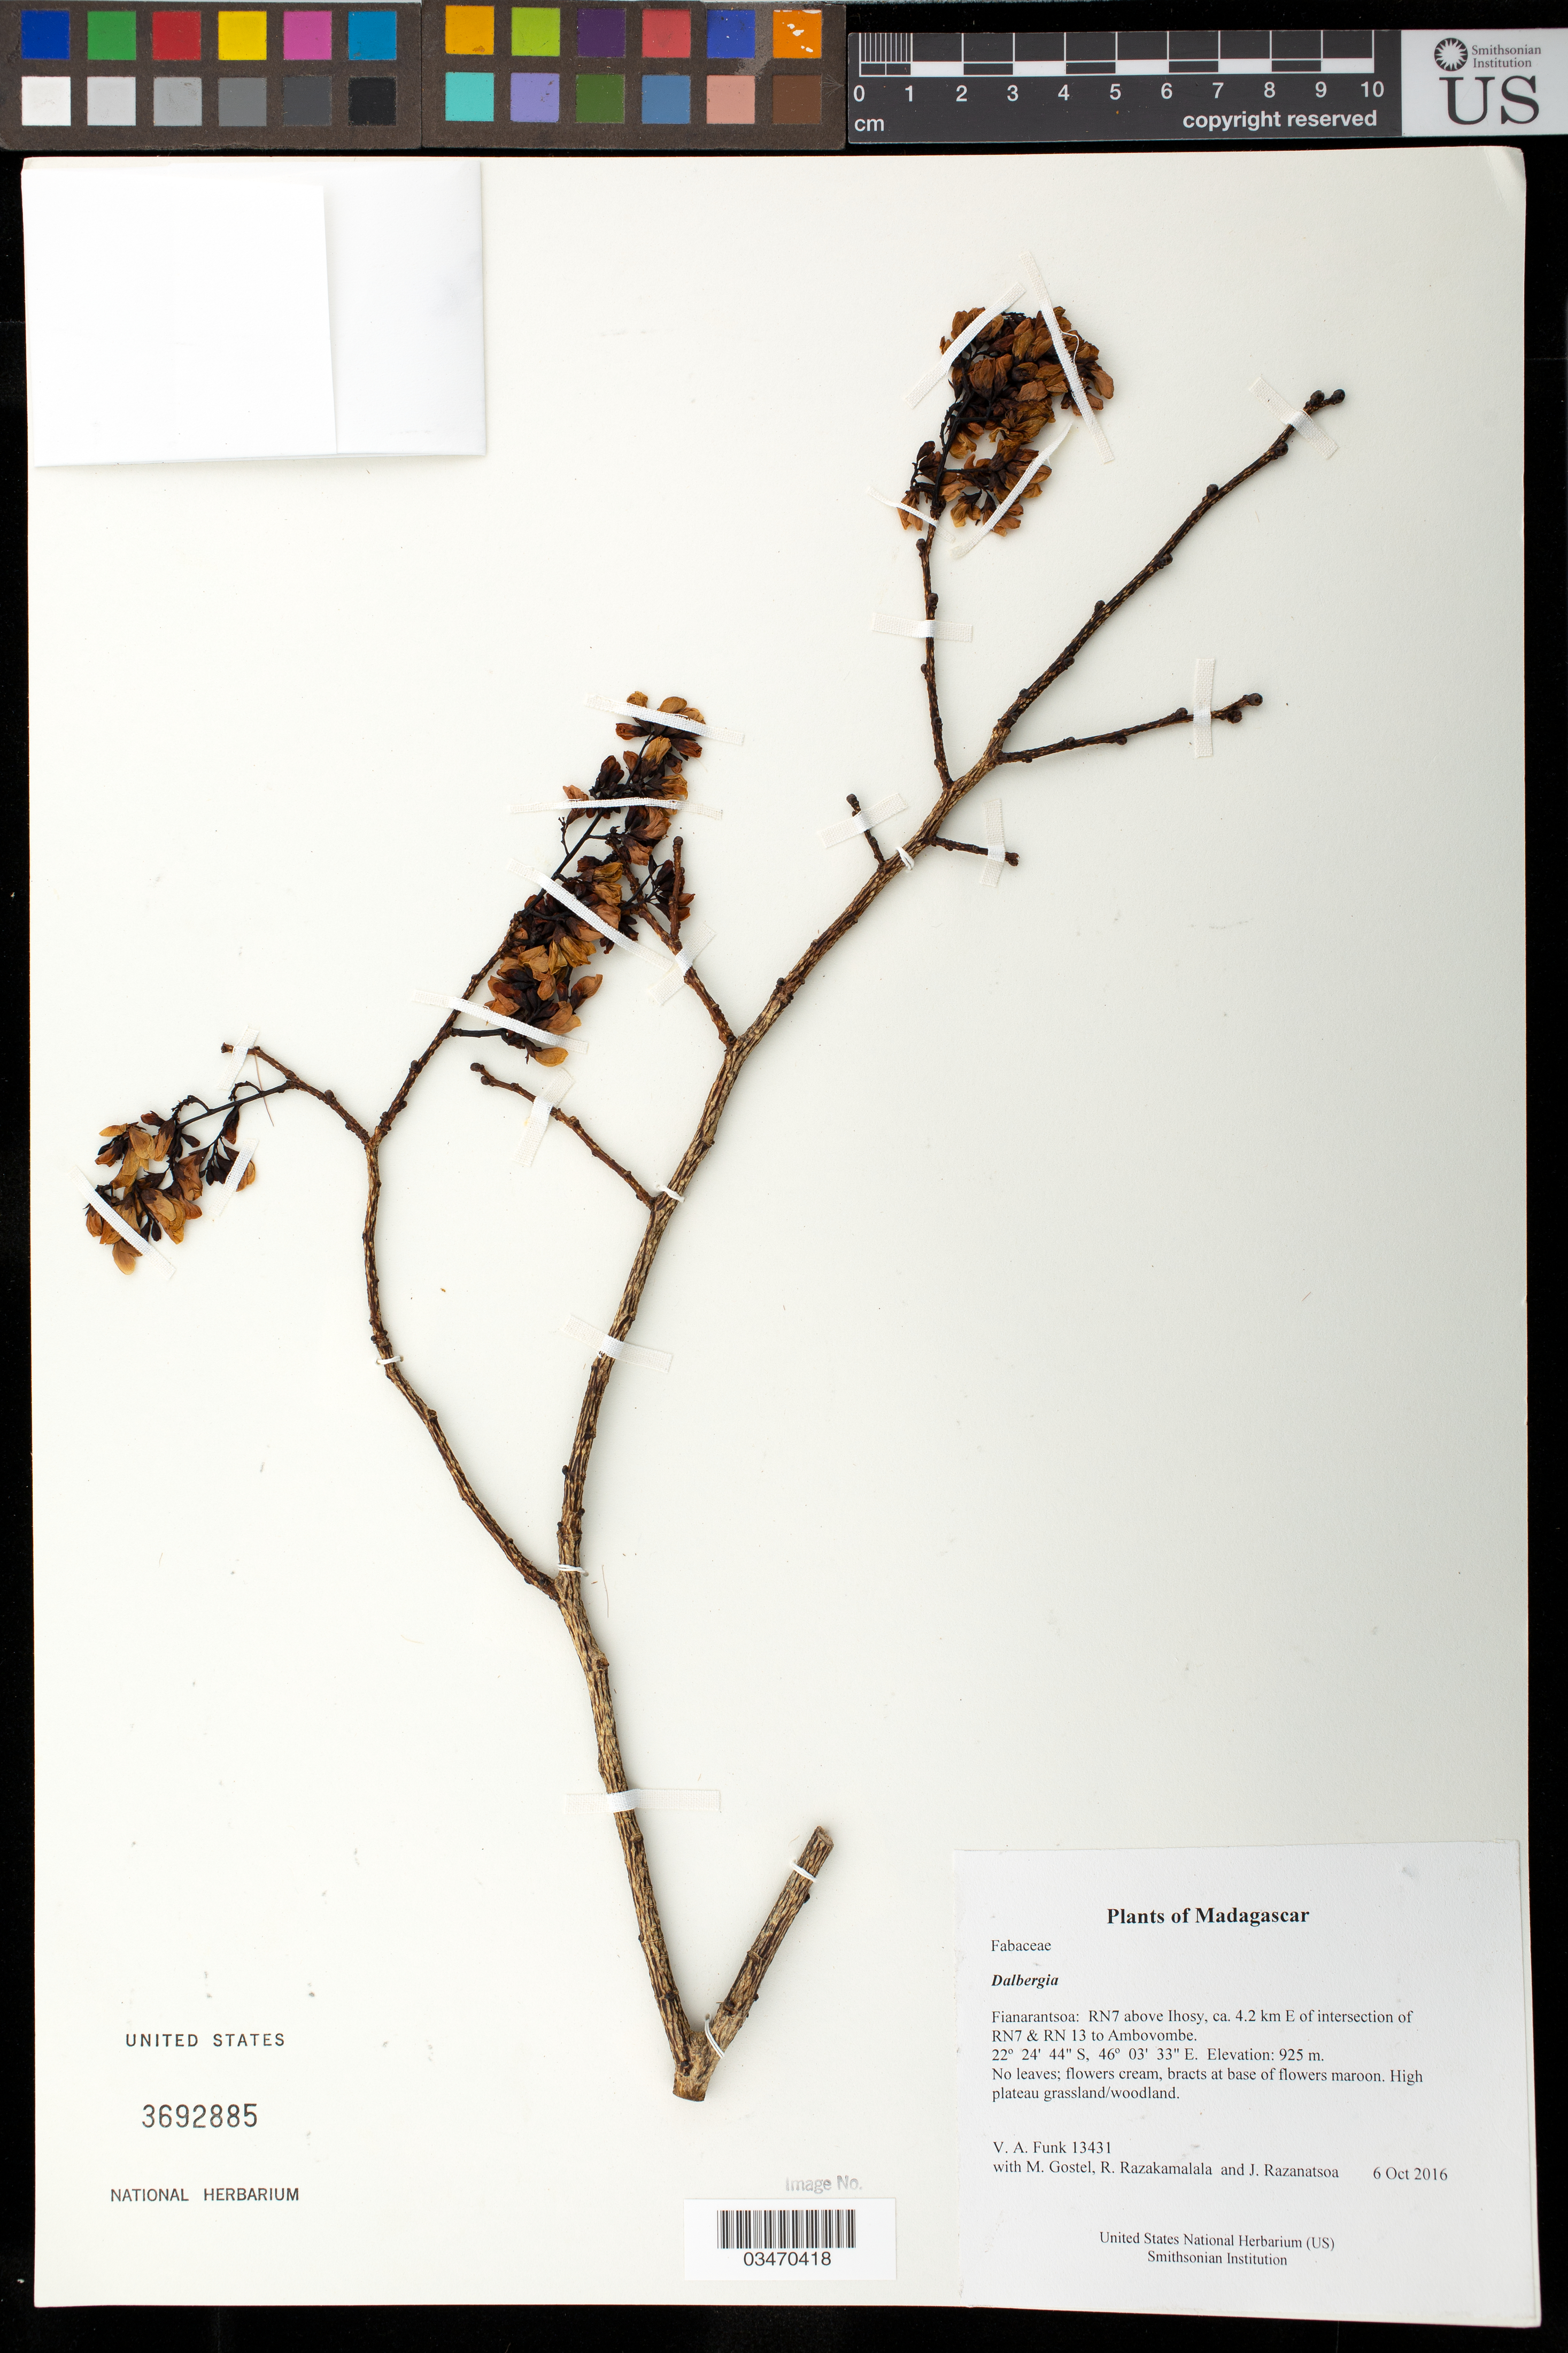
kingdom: Plantae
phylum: Tracheophyta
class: Magnoliopsida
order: Fabales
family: Fabaceae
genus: Dalbergia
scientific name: Dalbergia sp.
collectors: M. R. Gostel, R. Razakamalala & J. Razanatsoa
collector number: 13431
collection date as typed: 6 Oct 2016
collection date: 2016-10-06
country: Madagascar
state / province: Ihorombe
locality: RN7 above Ihosy, ca. 4.2 km E of intersection of RN7 & RN 13 to Ambovombe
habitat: High plateau grassland/woodland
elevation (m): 925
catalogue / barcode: US 3692885